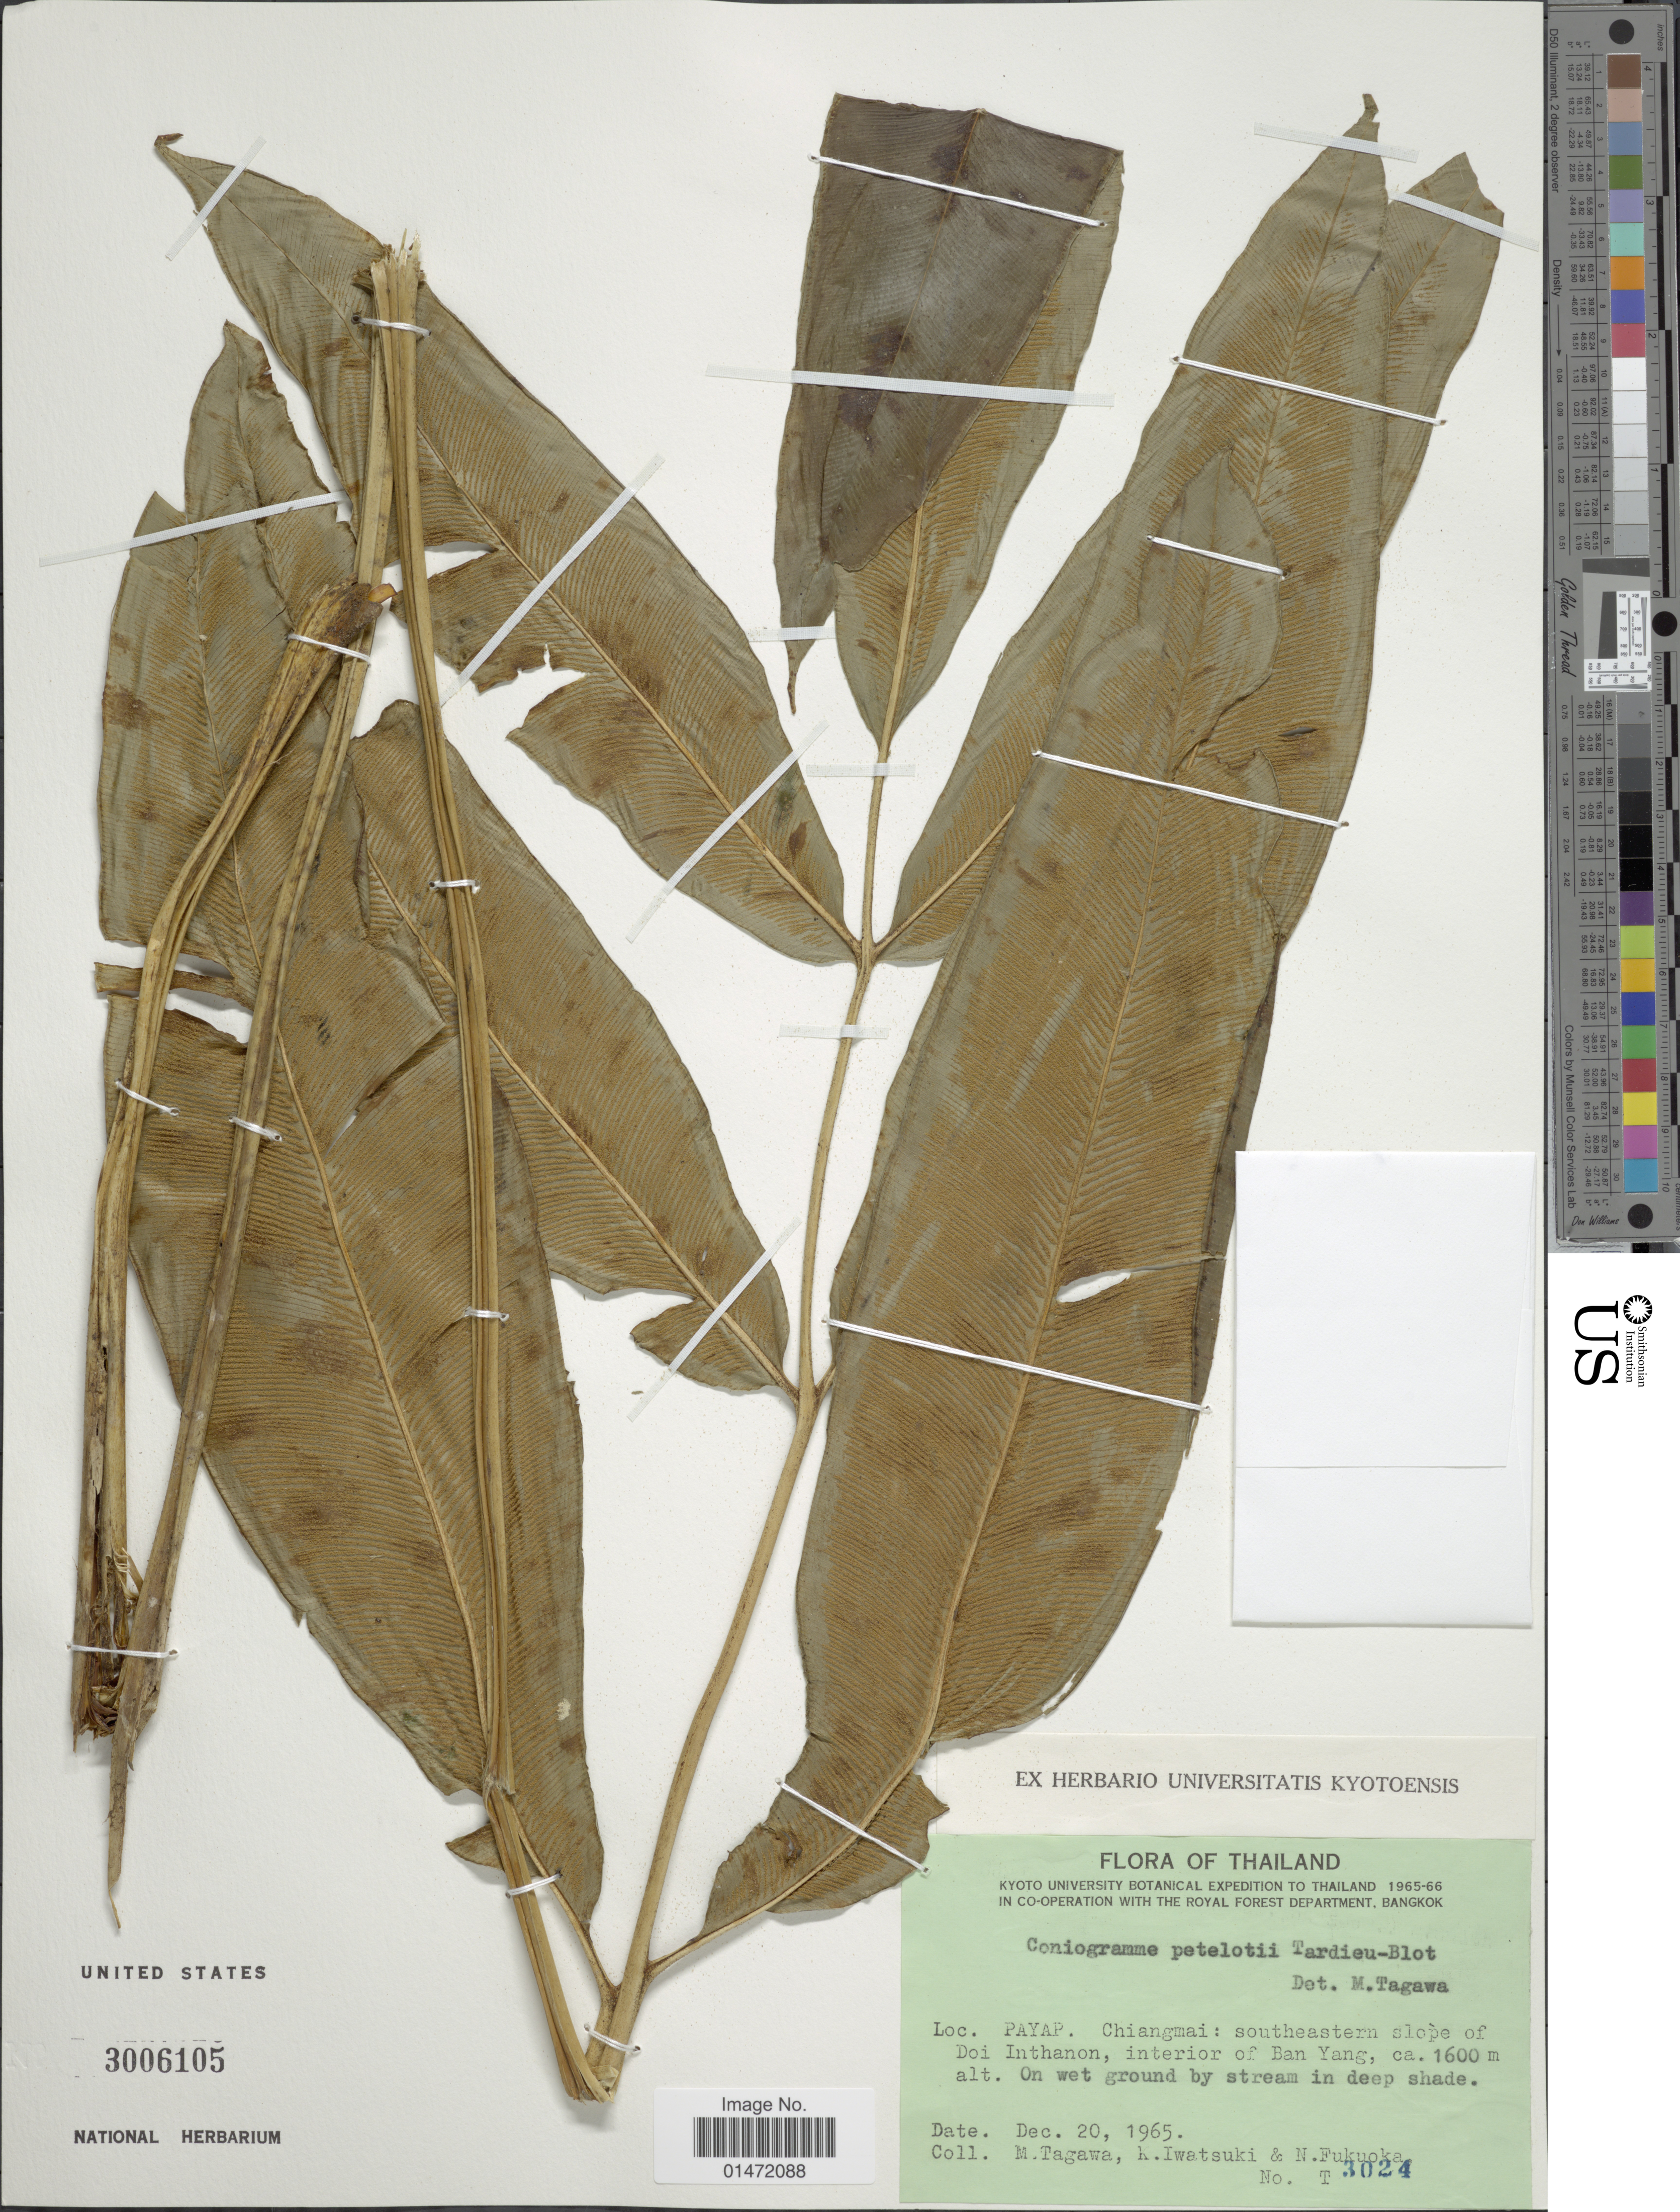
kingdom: Plantae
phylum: Tracheophyta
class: Polypodiopsida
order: Polypodiales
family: Pteridaceae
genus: Coniogramme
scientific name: Coniogramme petelotii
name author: Tardieu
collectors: M. Tagawa, K. Iwatsuki & N. Fukuoka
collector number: T 3024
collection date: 1965-12-20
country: Thailand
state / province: Chiang Mai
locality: Payap: southeastern slope of Doi Inthanon, interior of Ban Yang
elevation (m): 1600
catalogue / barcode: US 3006105